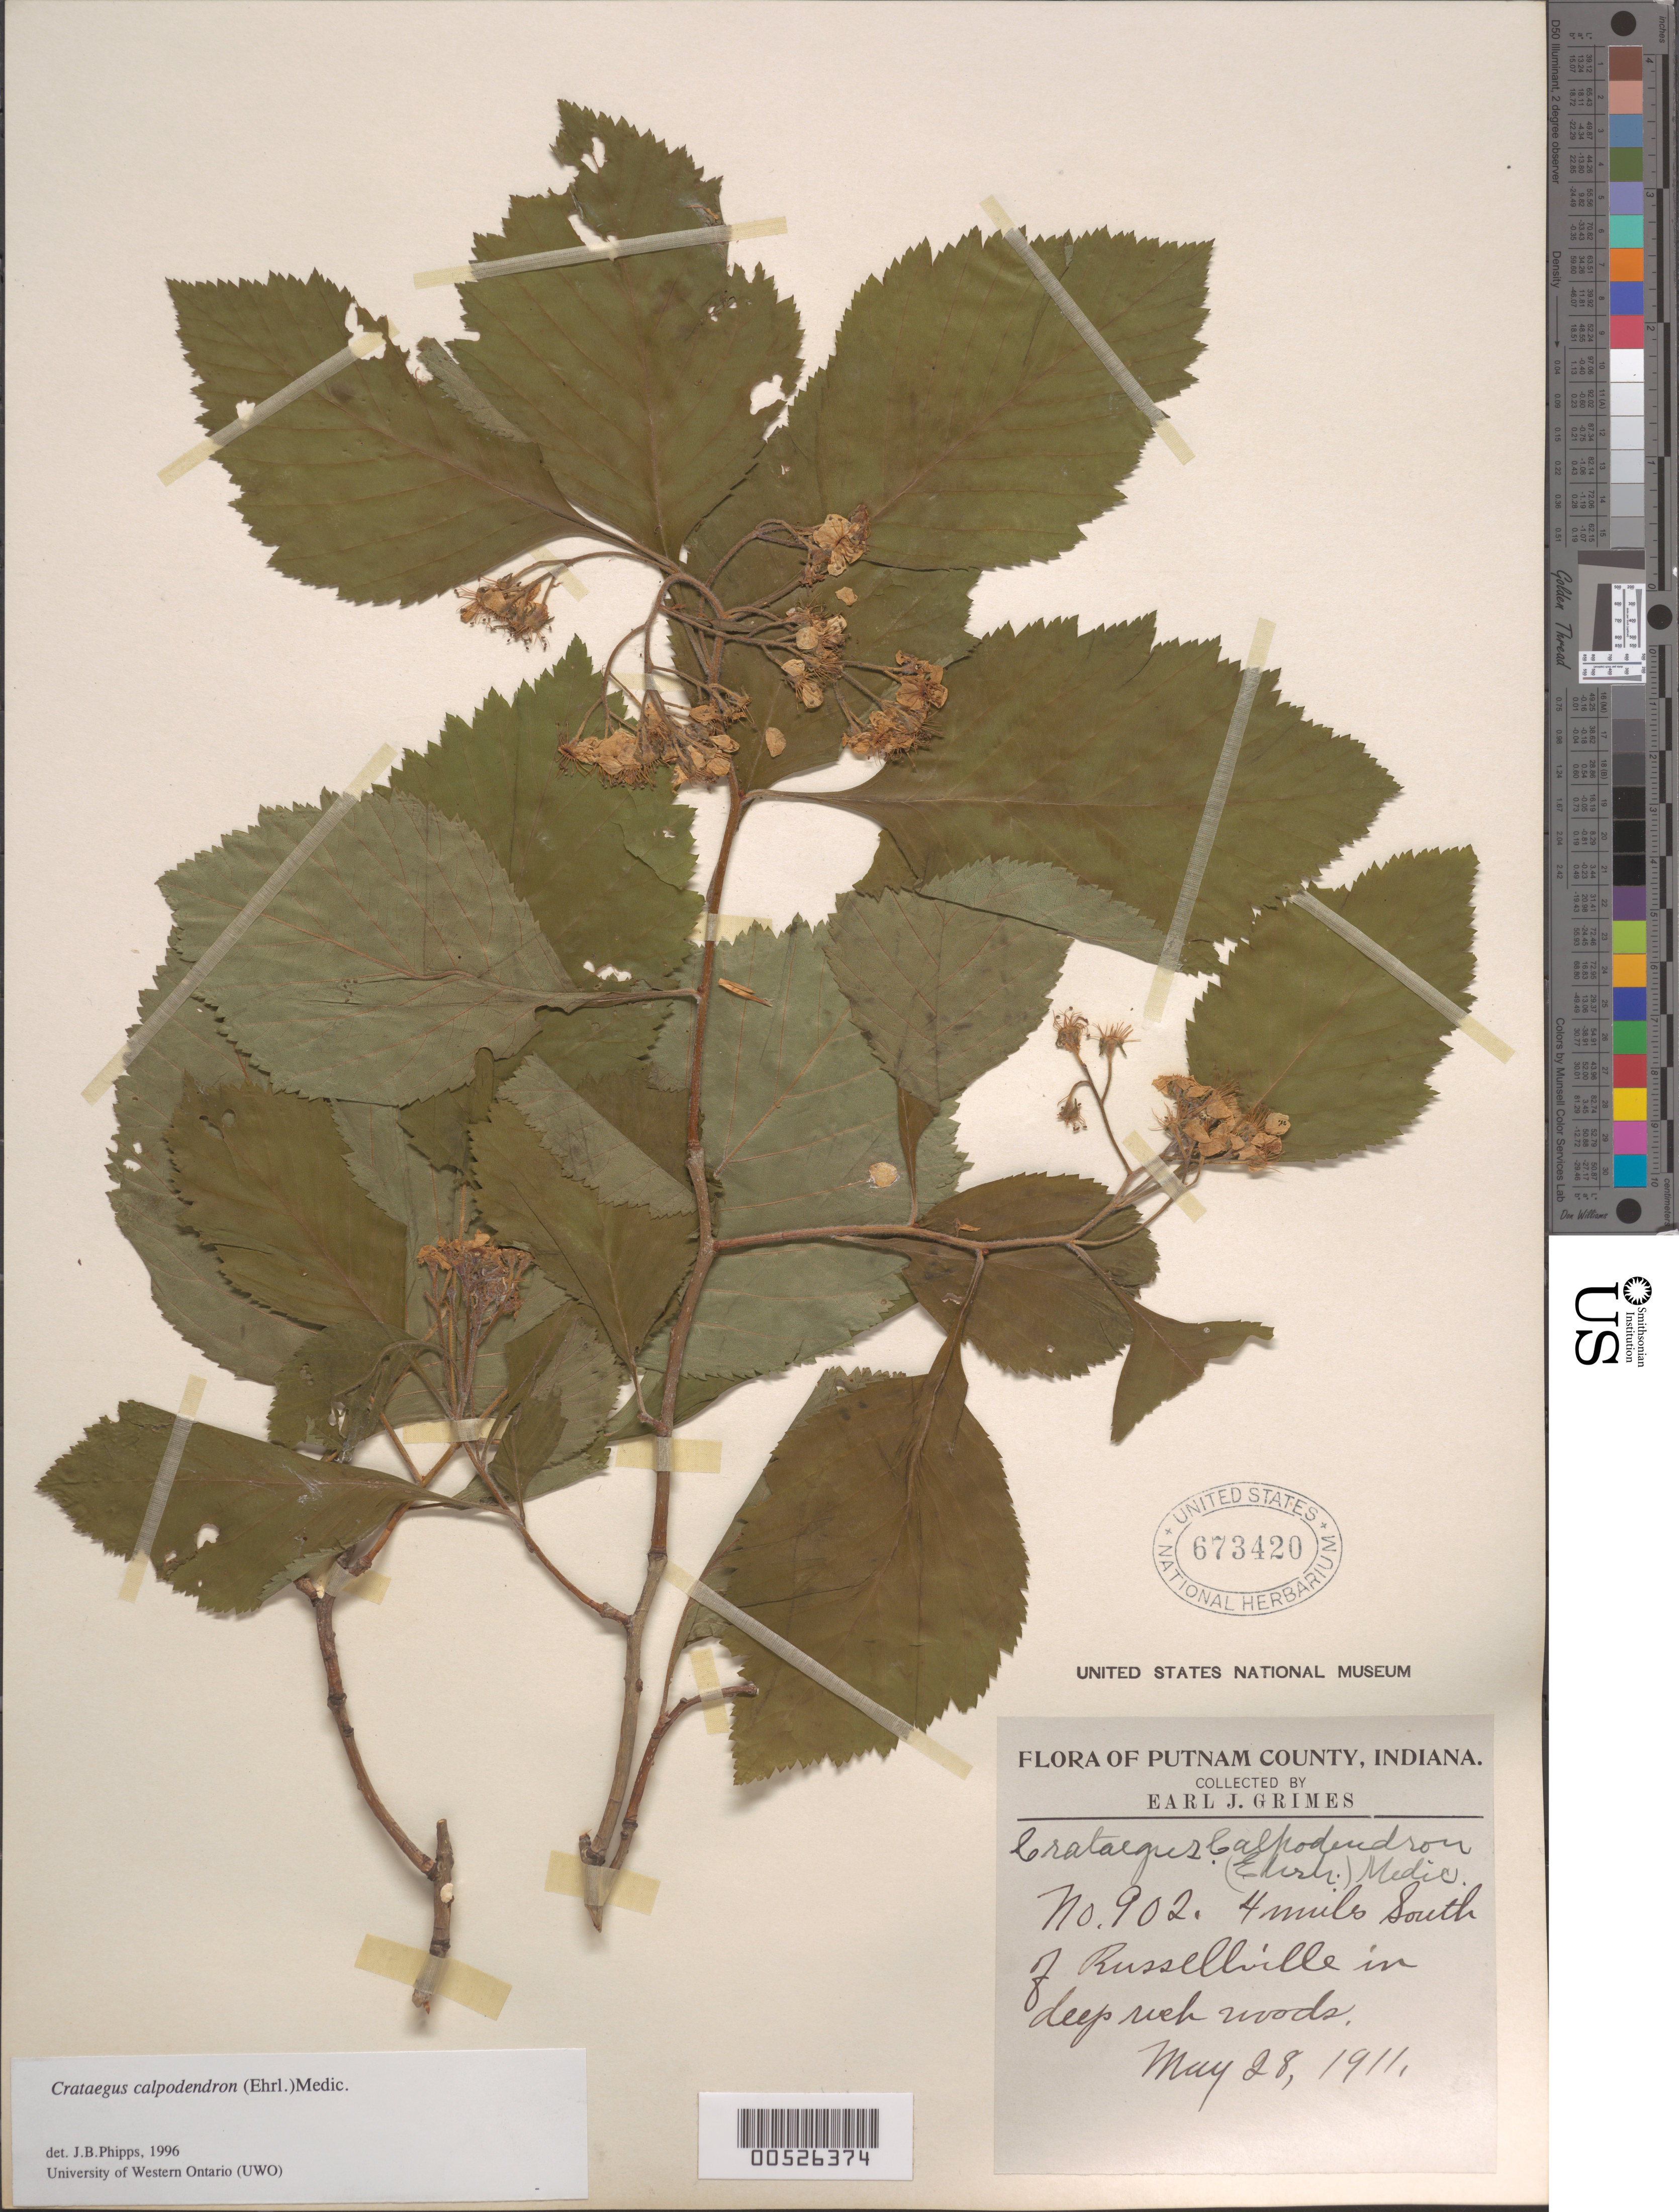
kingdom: Plantae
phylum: Tracheophyta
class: Magnoliopsida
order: Rosales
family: Rosaceae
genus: Crataegus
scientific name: Crataegus calpodendron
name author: (Ehrh.) Medik.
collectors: E. J. Grimes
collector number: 902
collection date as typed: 28 May 1911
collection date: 1911-05-28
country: United States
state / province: Indiana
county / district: Putnam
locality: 4 mi. S of Russellville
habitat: Deep rich woods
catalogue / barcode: US 673420